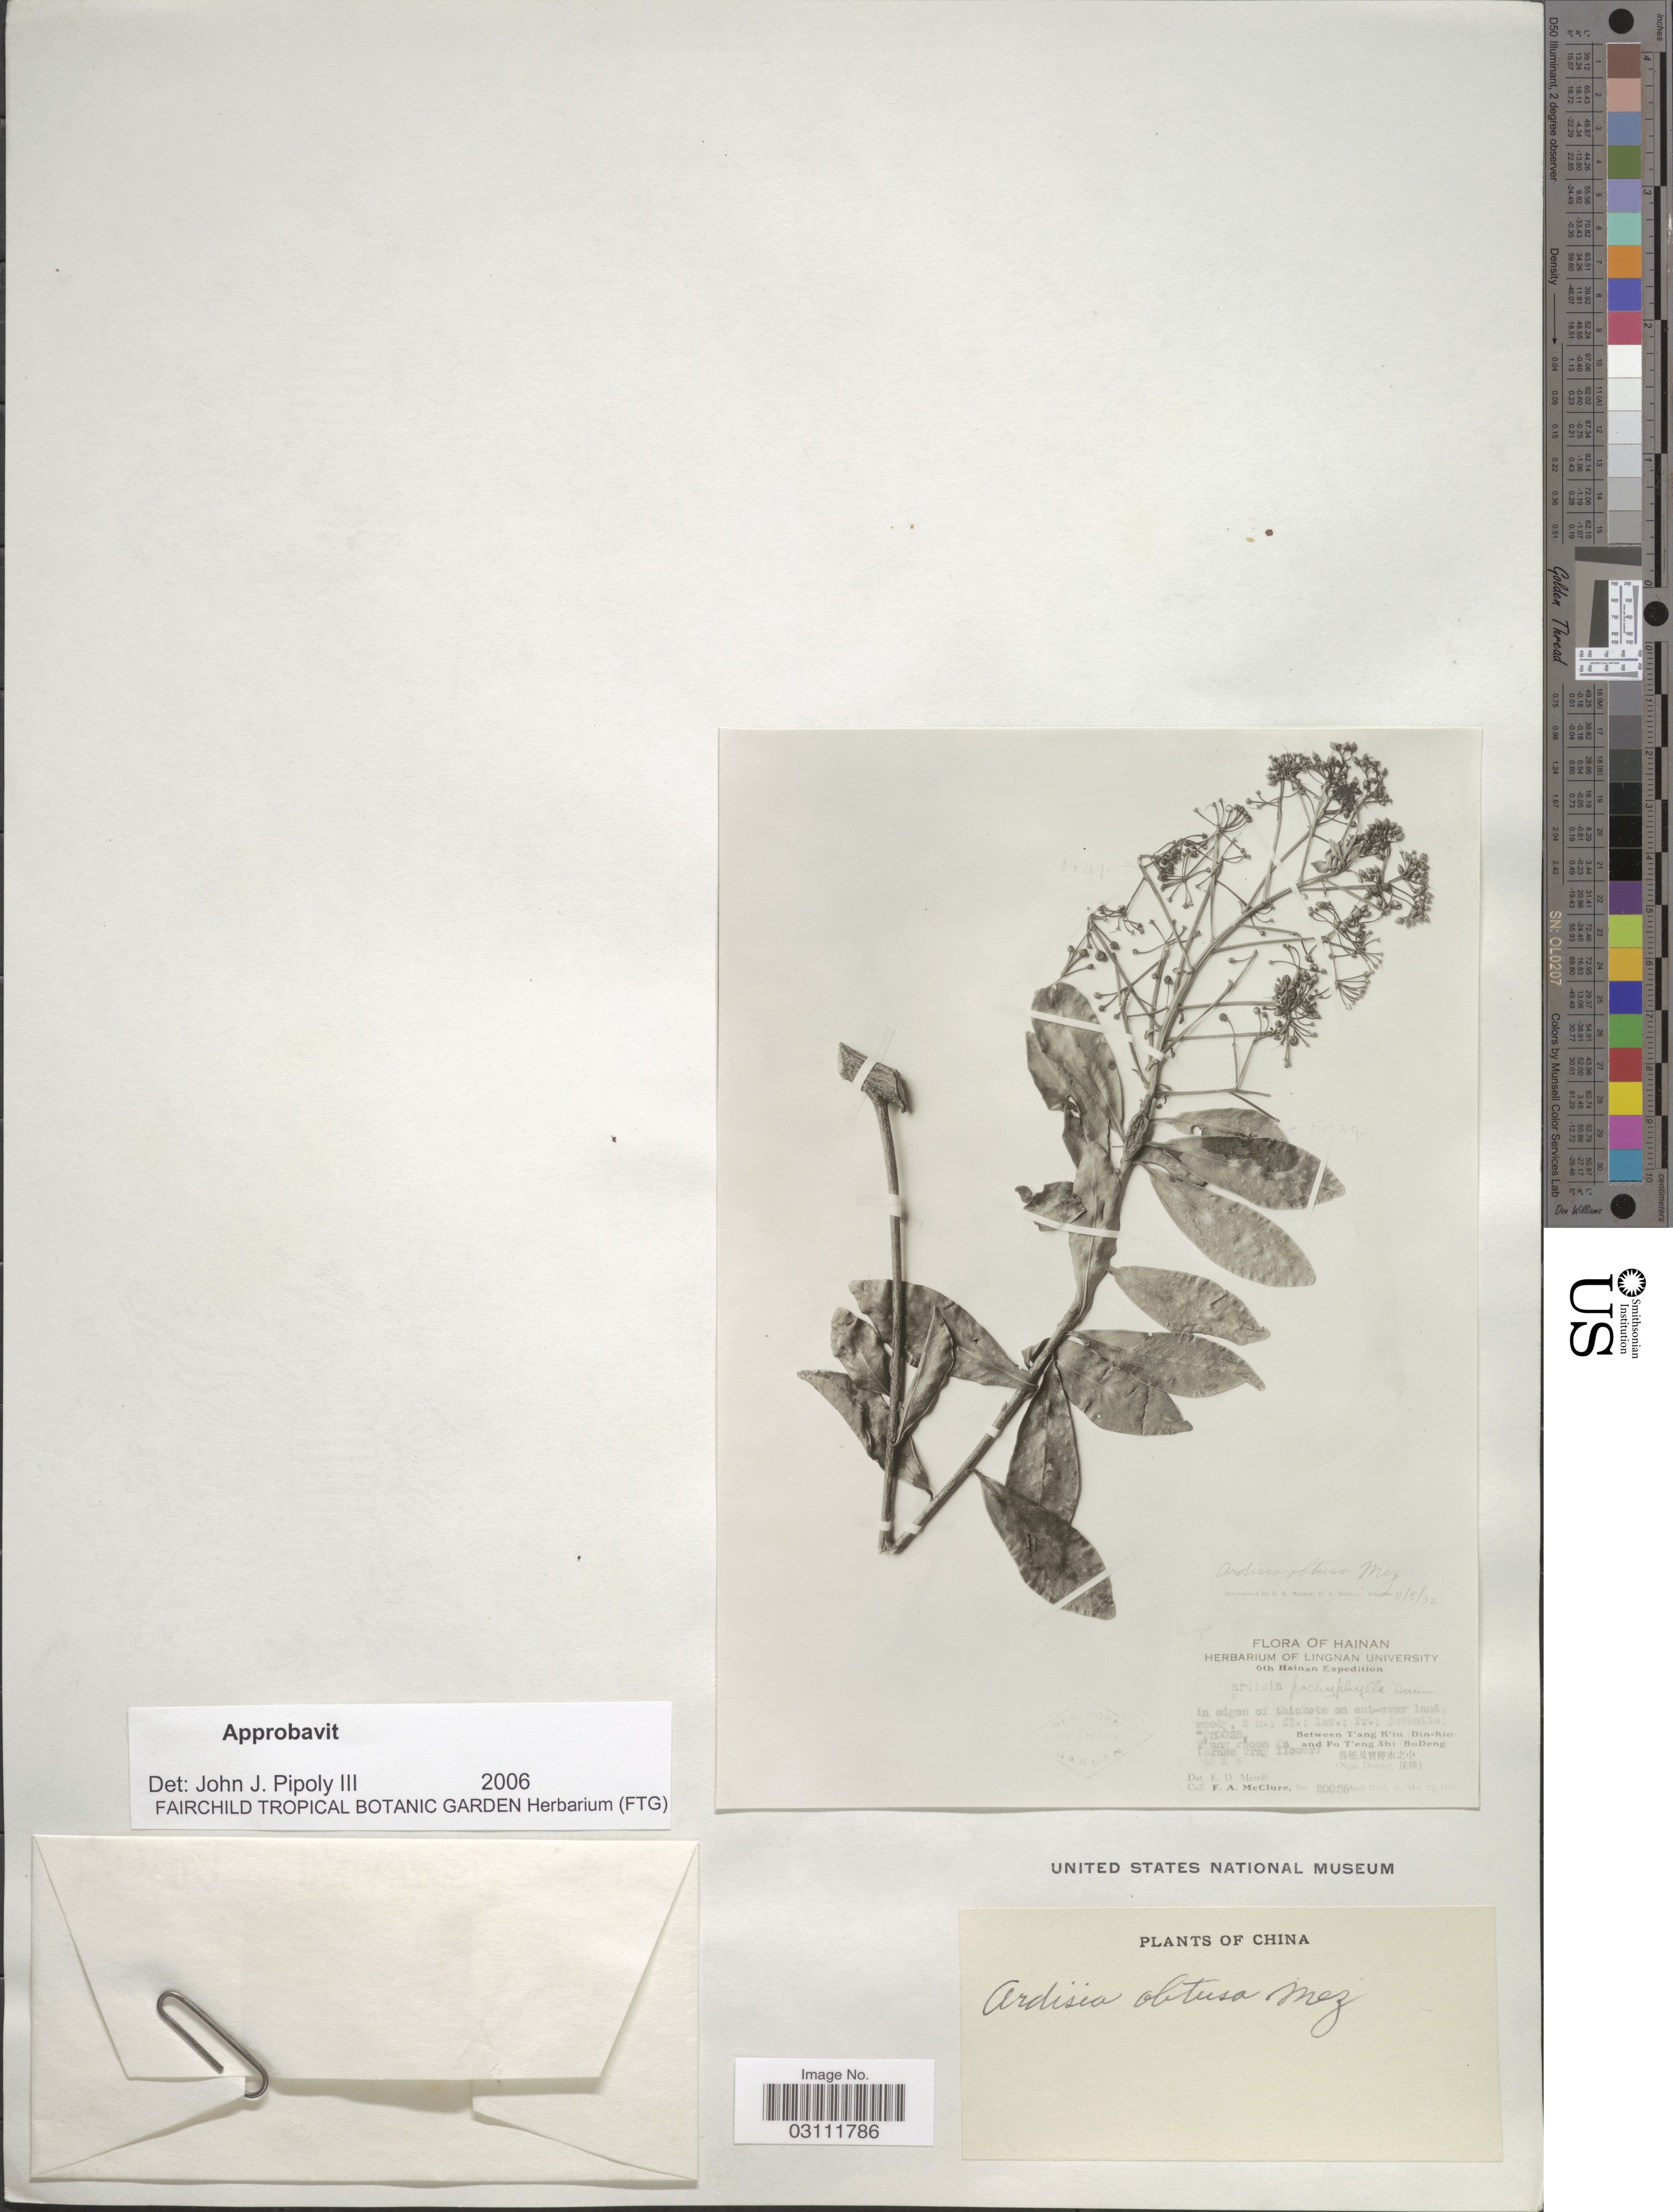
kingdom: Plantae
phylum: Tracheophyta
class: Magnoliopsida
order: Ericales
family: Primulaceae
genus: Ardisia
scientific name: Ardisia obtusa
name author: Mez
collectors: F. A. McClure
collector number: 20036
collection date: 1932-04-23/1932-05-21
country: China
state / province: Hainan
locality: Between T'ang H'iu (Din-kio and Po T'eng Shi BoDeng (Ngai District)